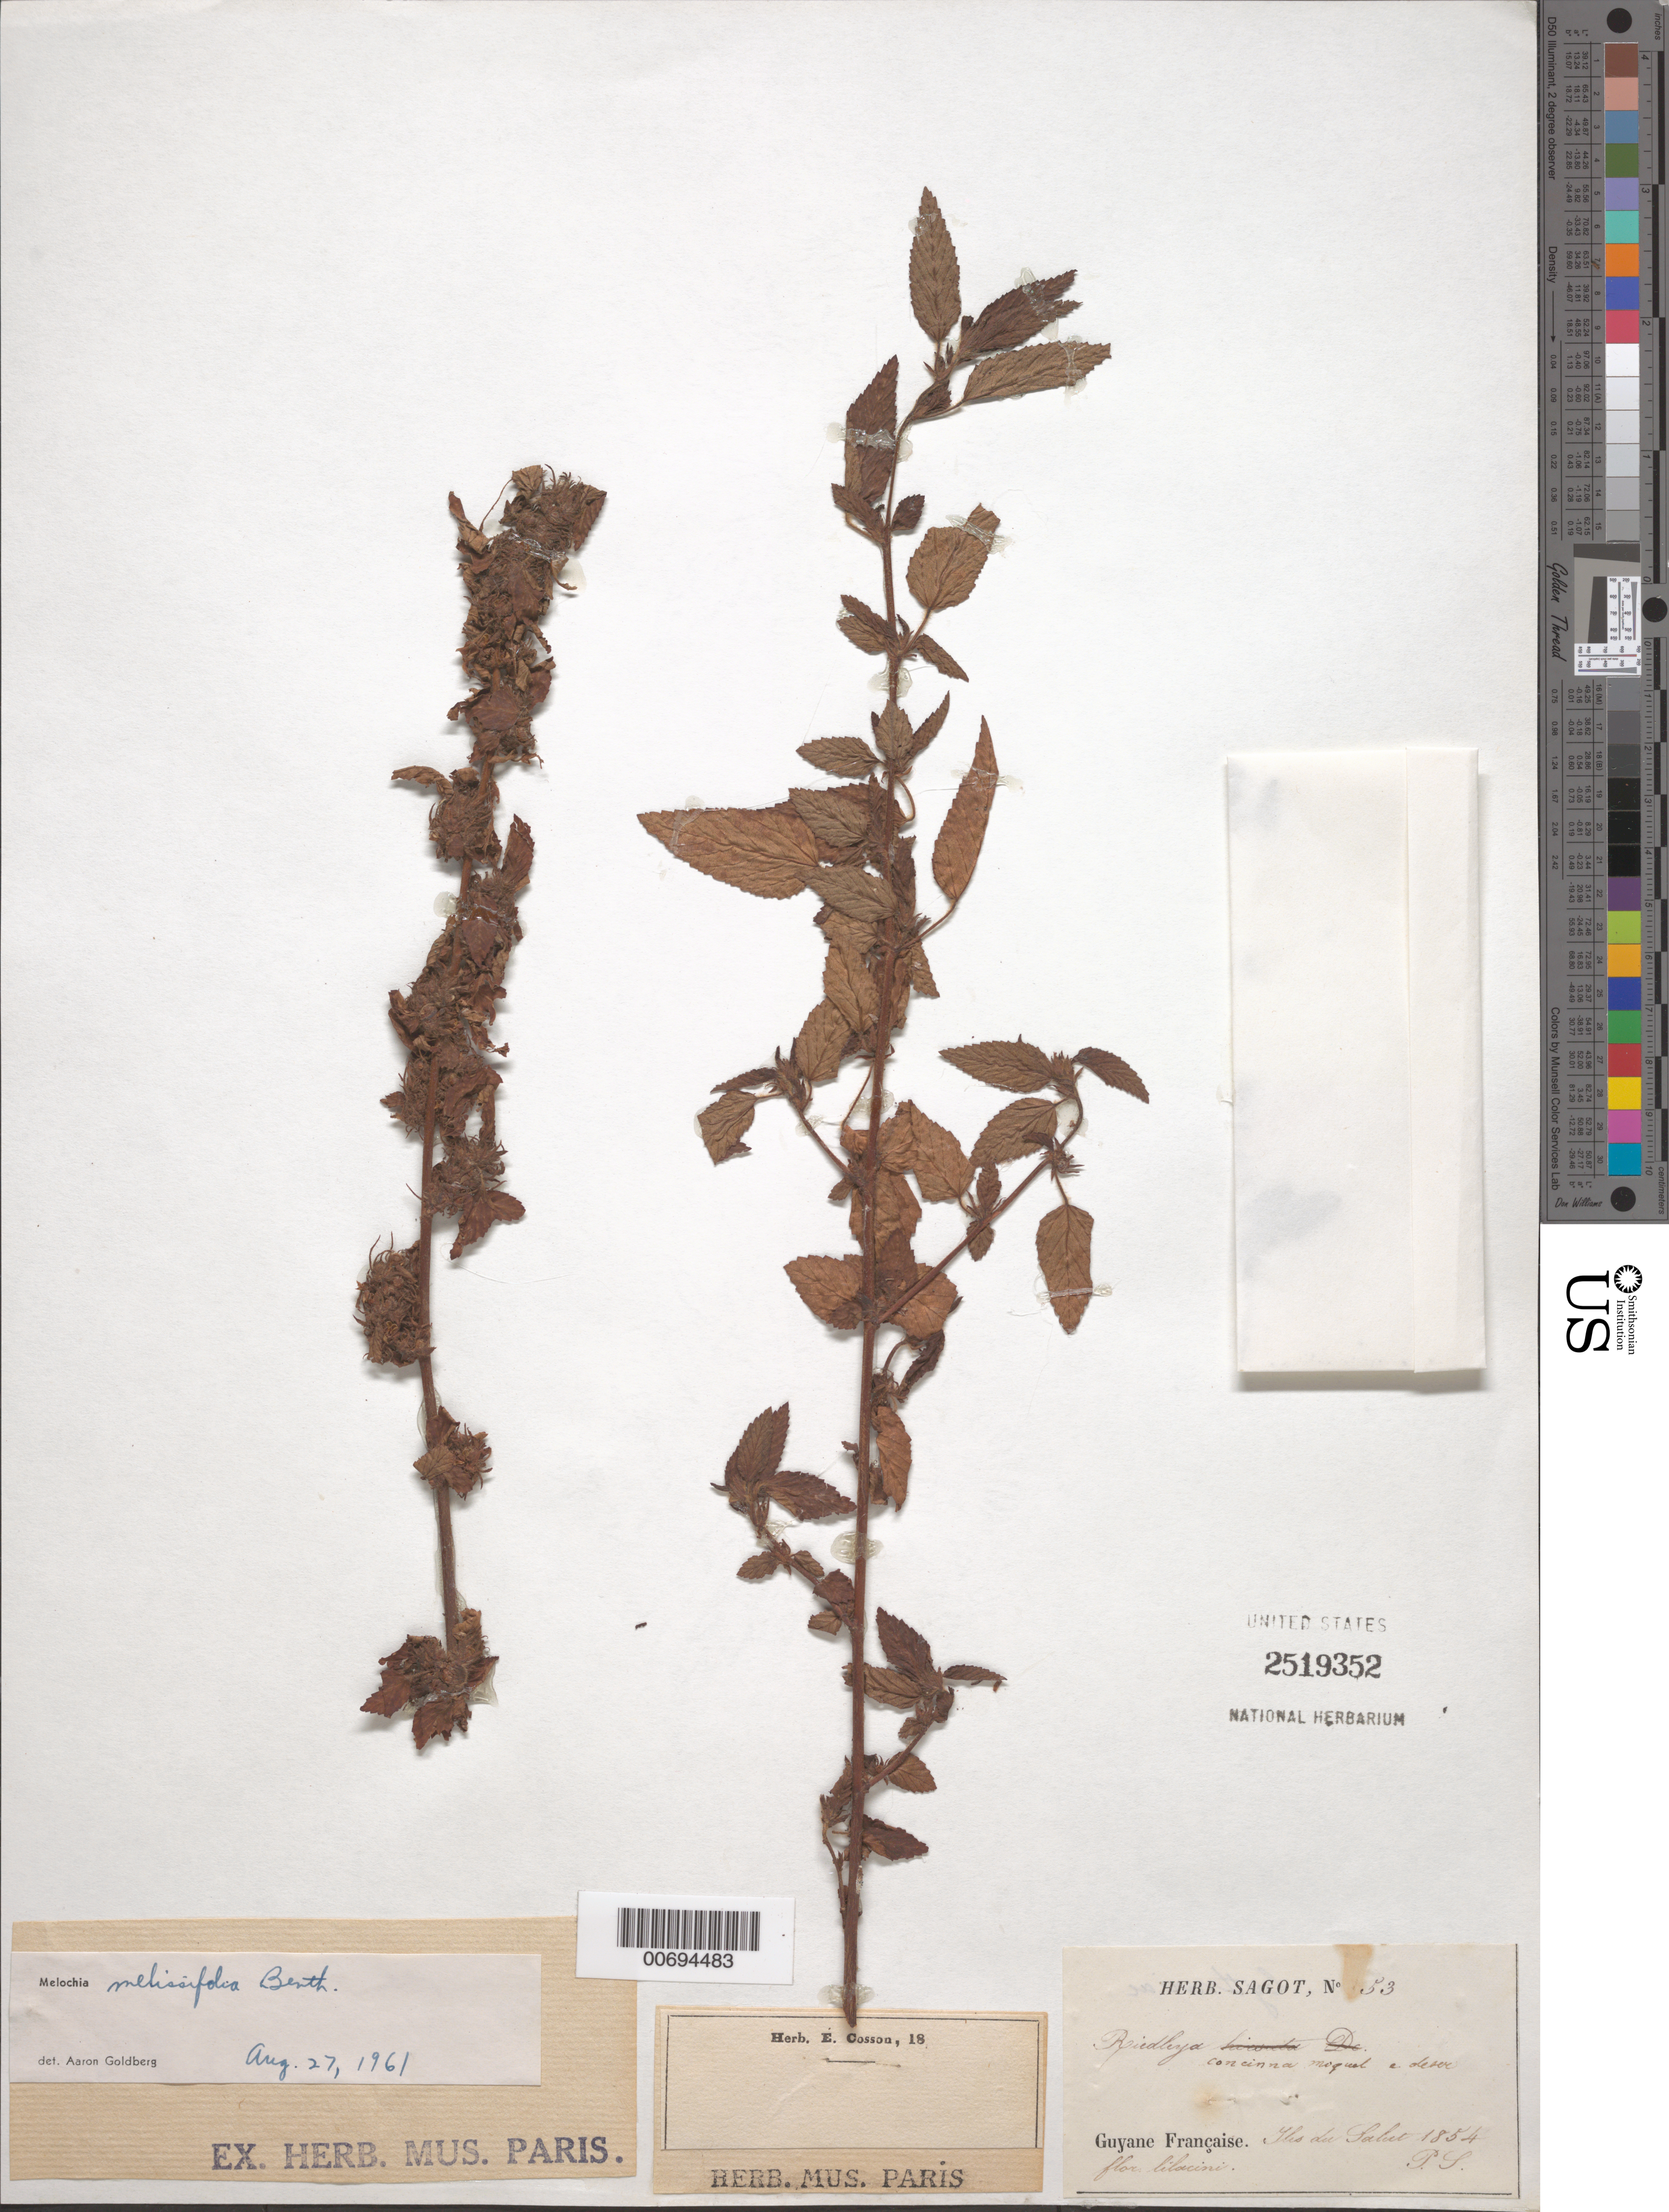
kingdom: Plantae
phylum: Tracheophyta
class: Magnoliopsida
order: Malvales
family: Malvaceae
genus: Melochia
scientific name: Melochia melissifolia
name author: Benth.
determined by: Goldberg, Aaron, (US), NMNH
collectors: P. A. Sagot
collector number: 53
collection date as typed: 1854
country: French Guiana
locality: Iles du Salut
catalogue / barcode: US 2519352